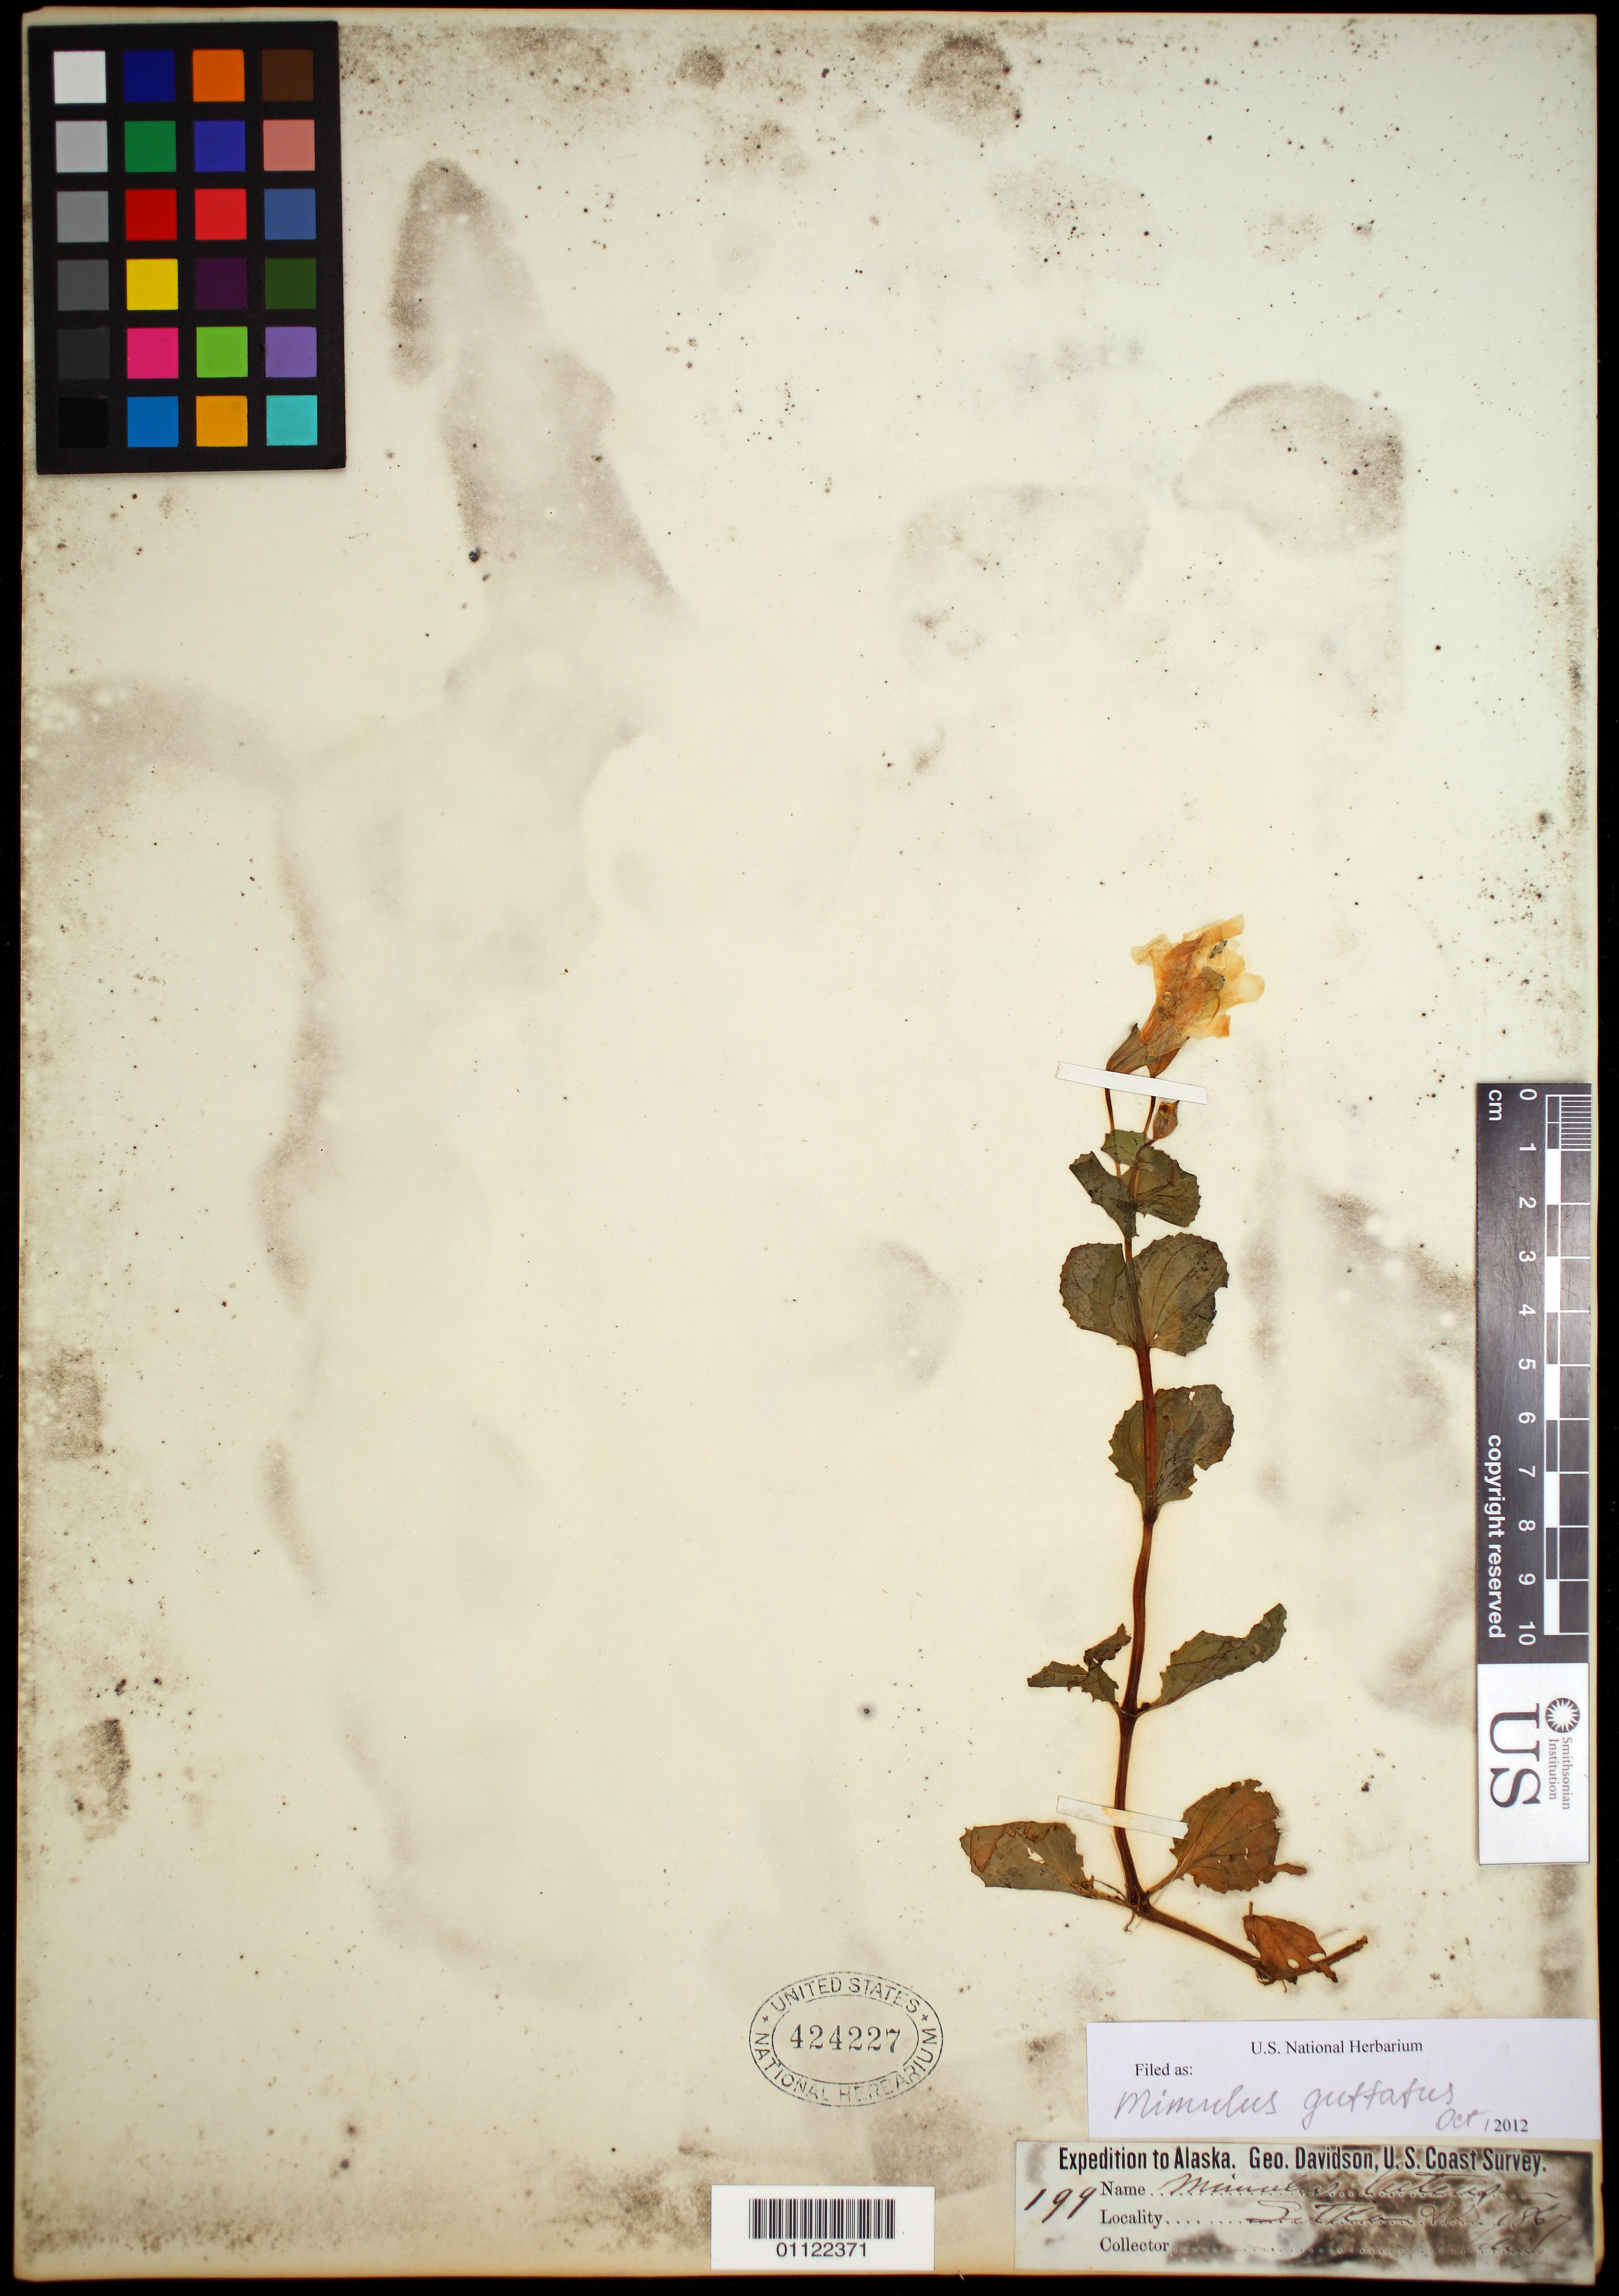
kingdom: Plantae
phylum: Tracheophyta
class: Magnoliopsida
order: Lamiales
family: Phrymaceae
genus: Mimulus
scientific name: Mimulus guttatus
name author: DC.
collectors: H .S. T. Tiling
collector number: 199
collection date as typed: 1867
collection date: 1867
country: United States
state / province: Alaska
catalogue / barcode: US 424227